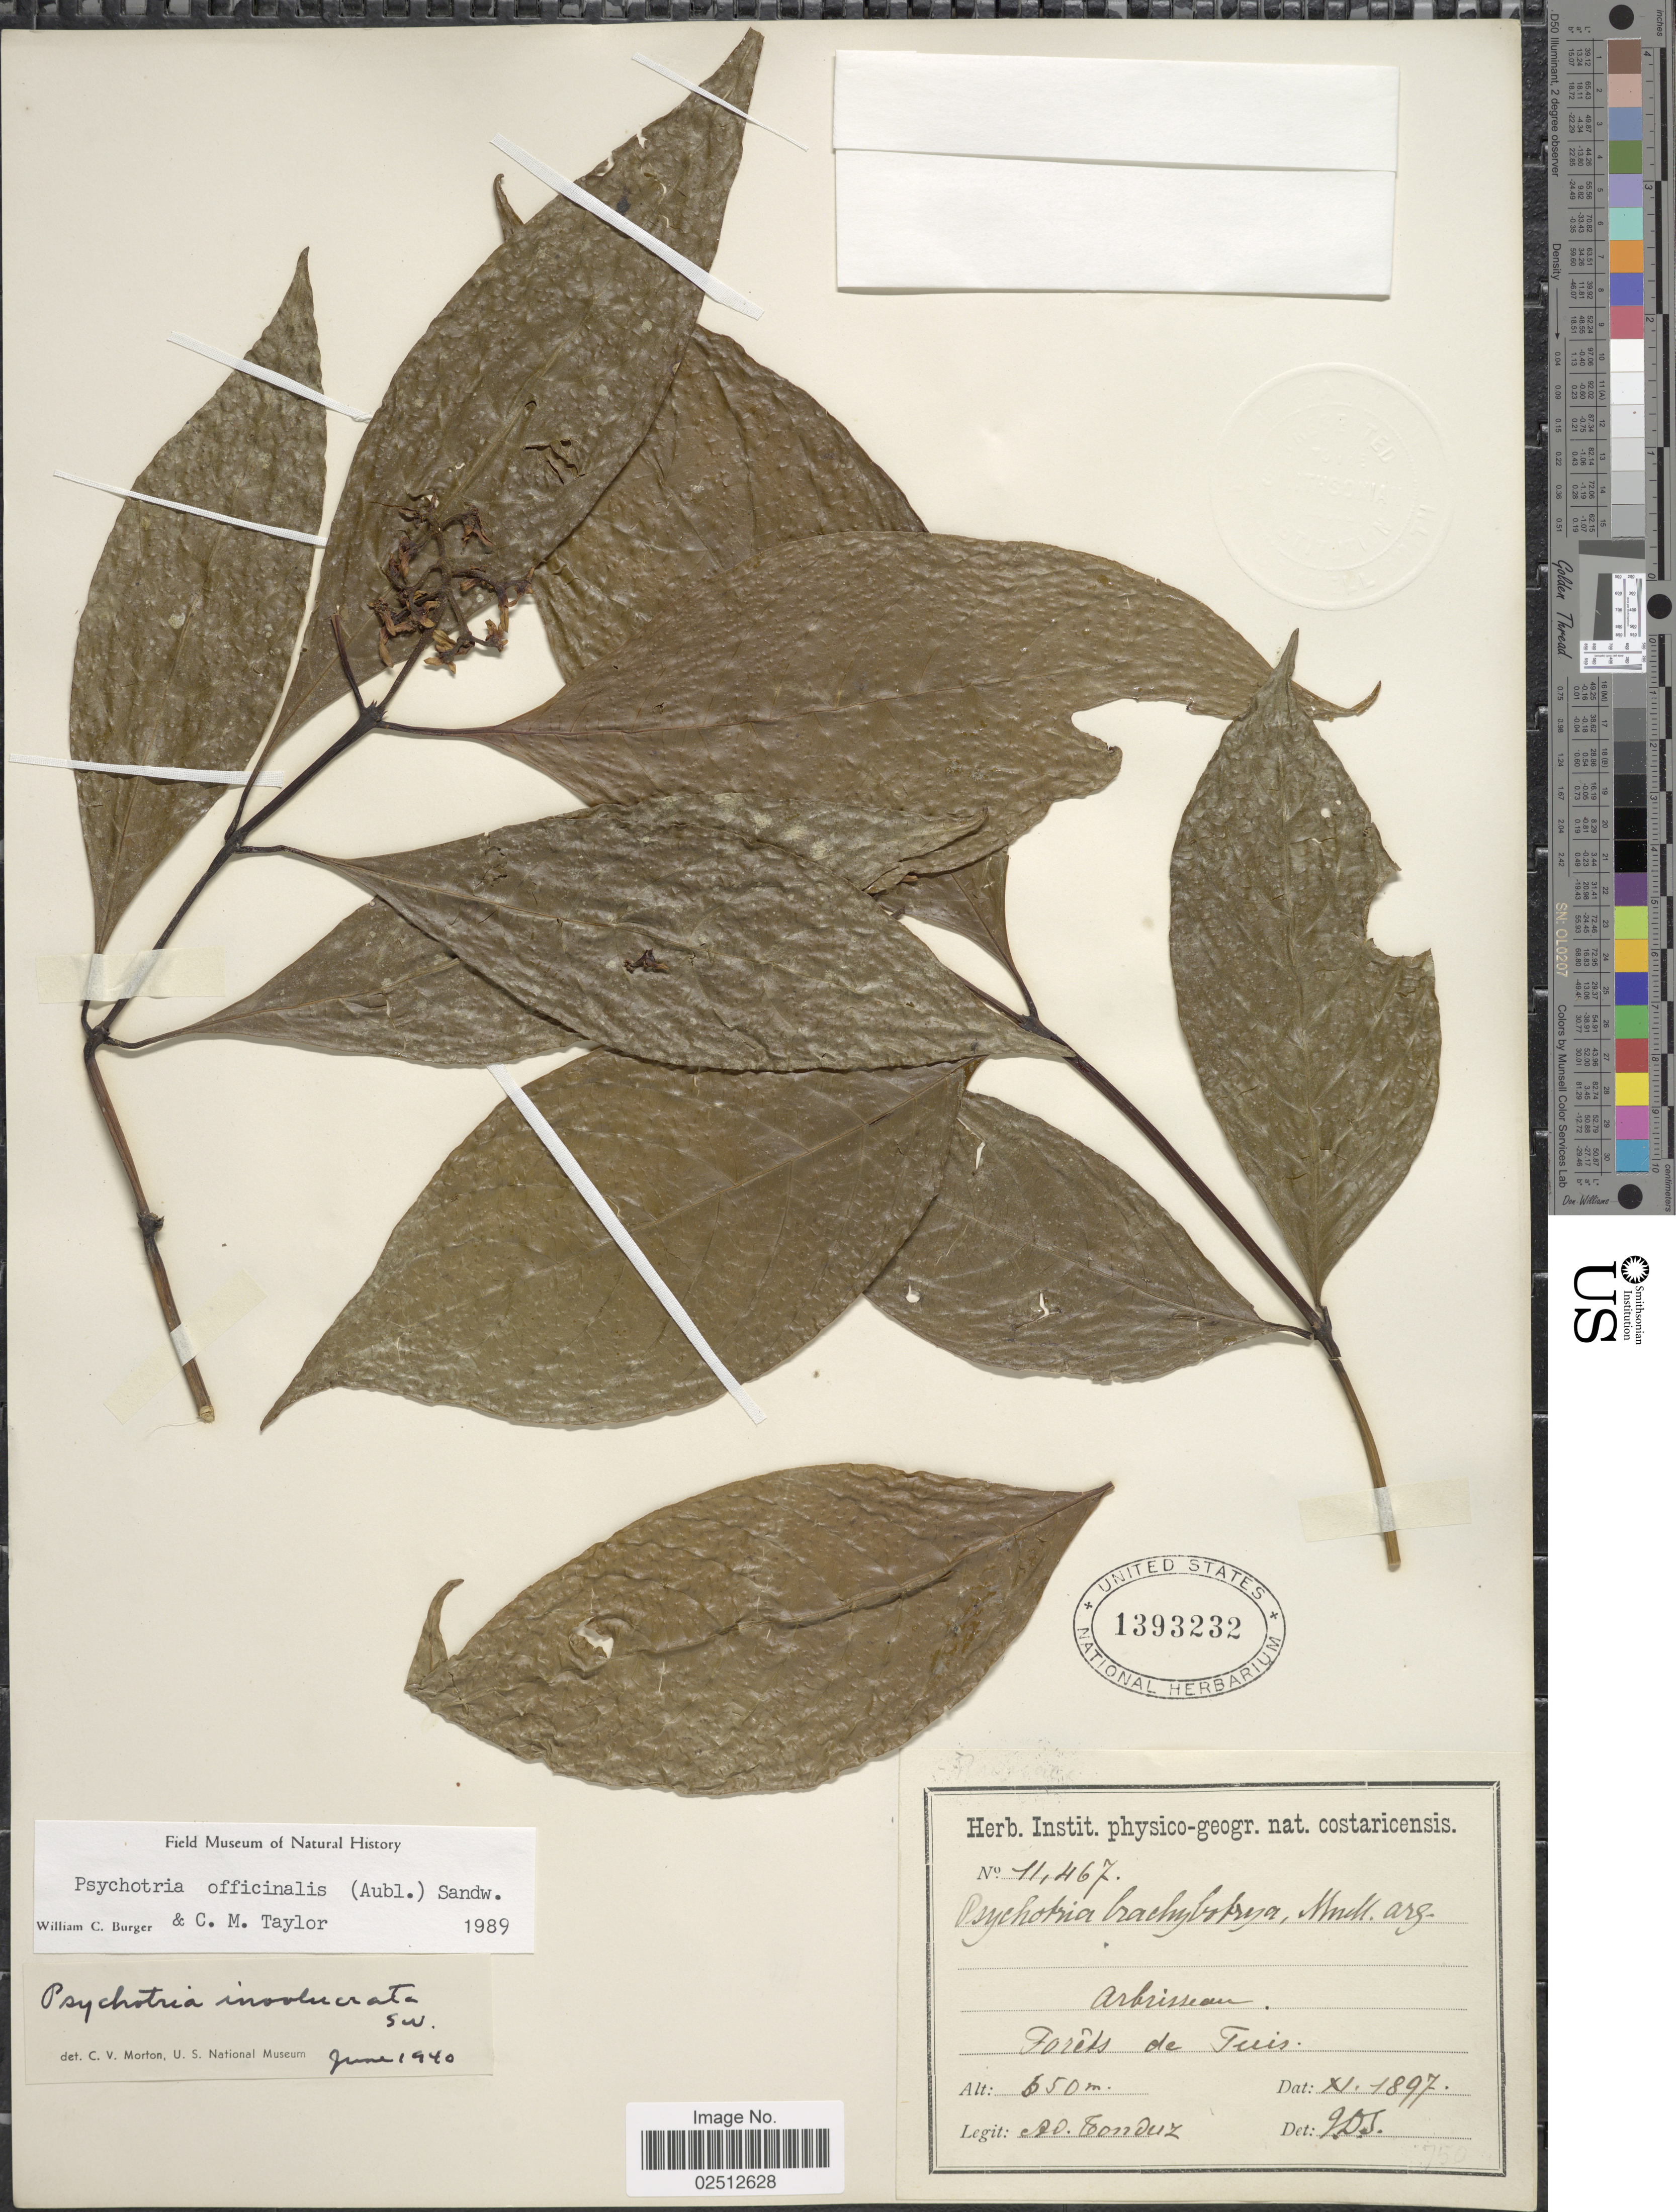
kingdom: Plantae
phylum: Tracheophyta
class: Magnoliopsida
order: Gentianales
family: Rubiaceae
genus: Psychotria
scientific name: Psychotria officinalis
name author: (Aubl.) Raeusch.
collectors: A. Tonduz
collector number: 11467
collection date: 1897-11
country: Costa Rica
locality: Forets de Tuis.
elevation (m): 650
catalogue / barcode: US 1393232